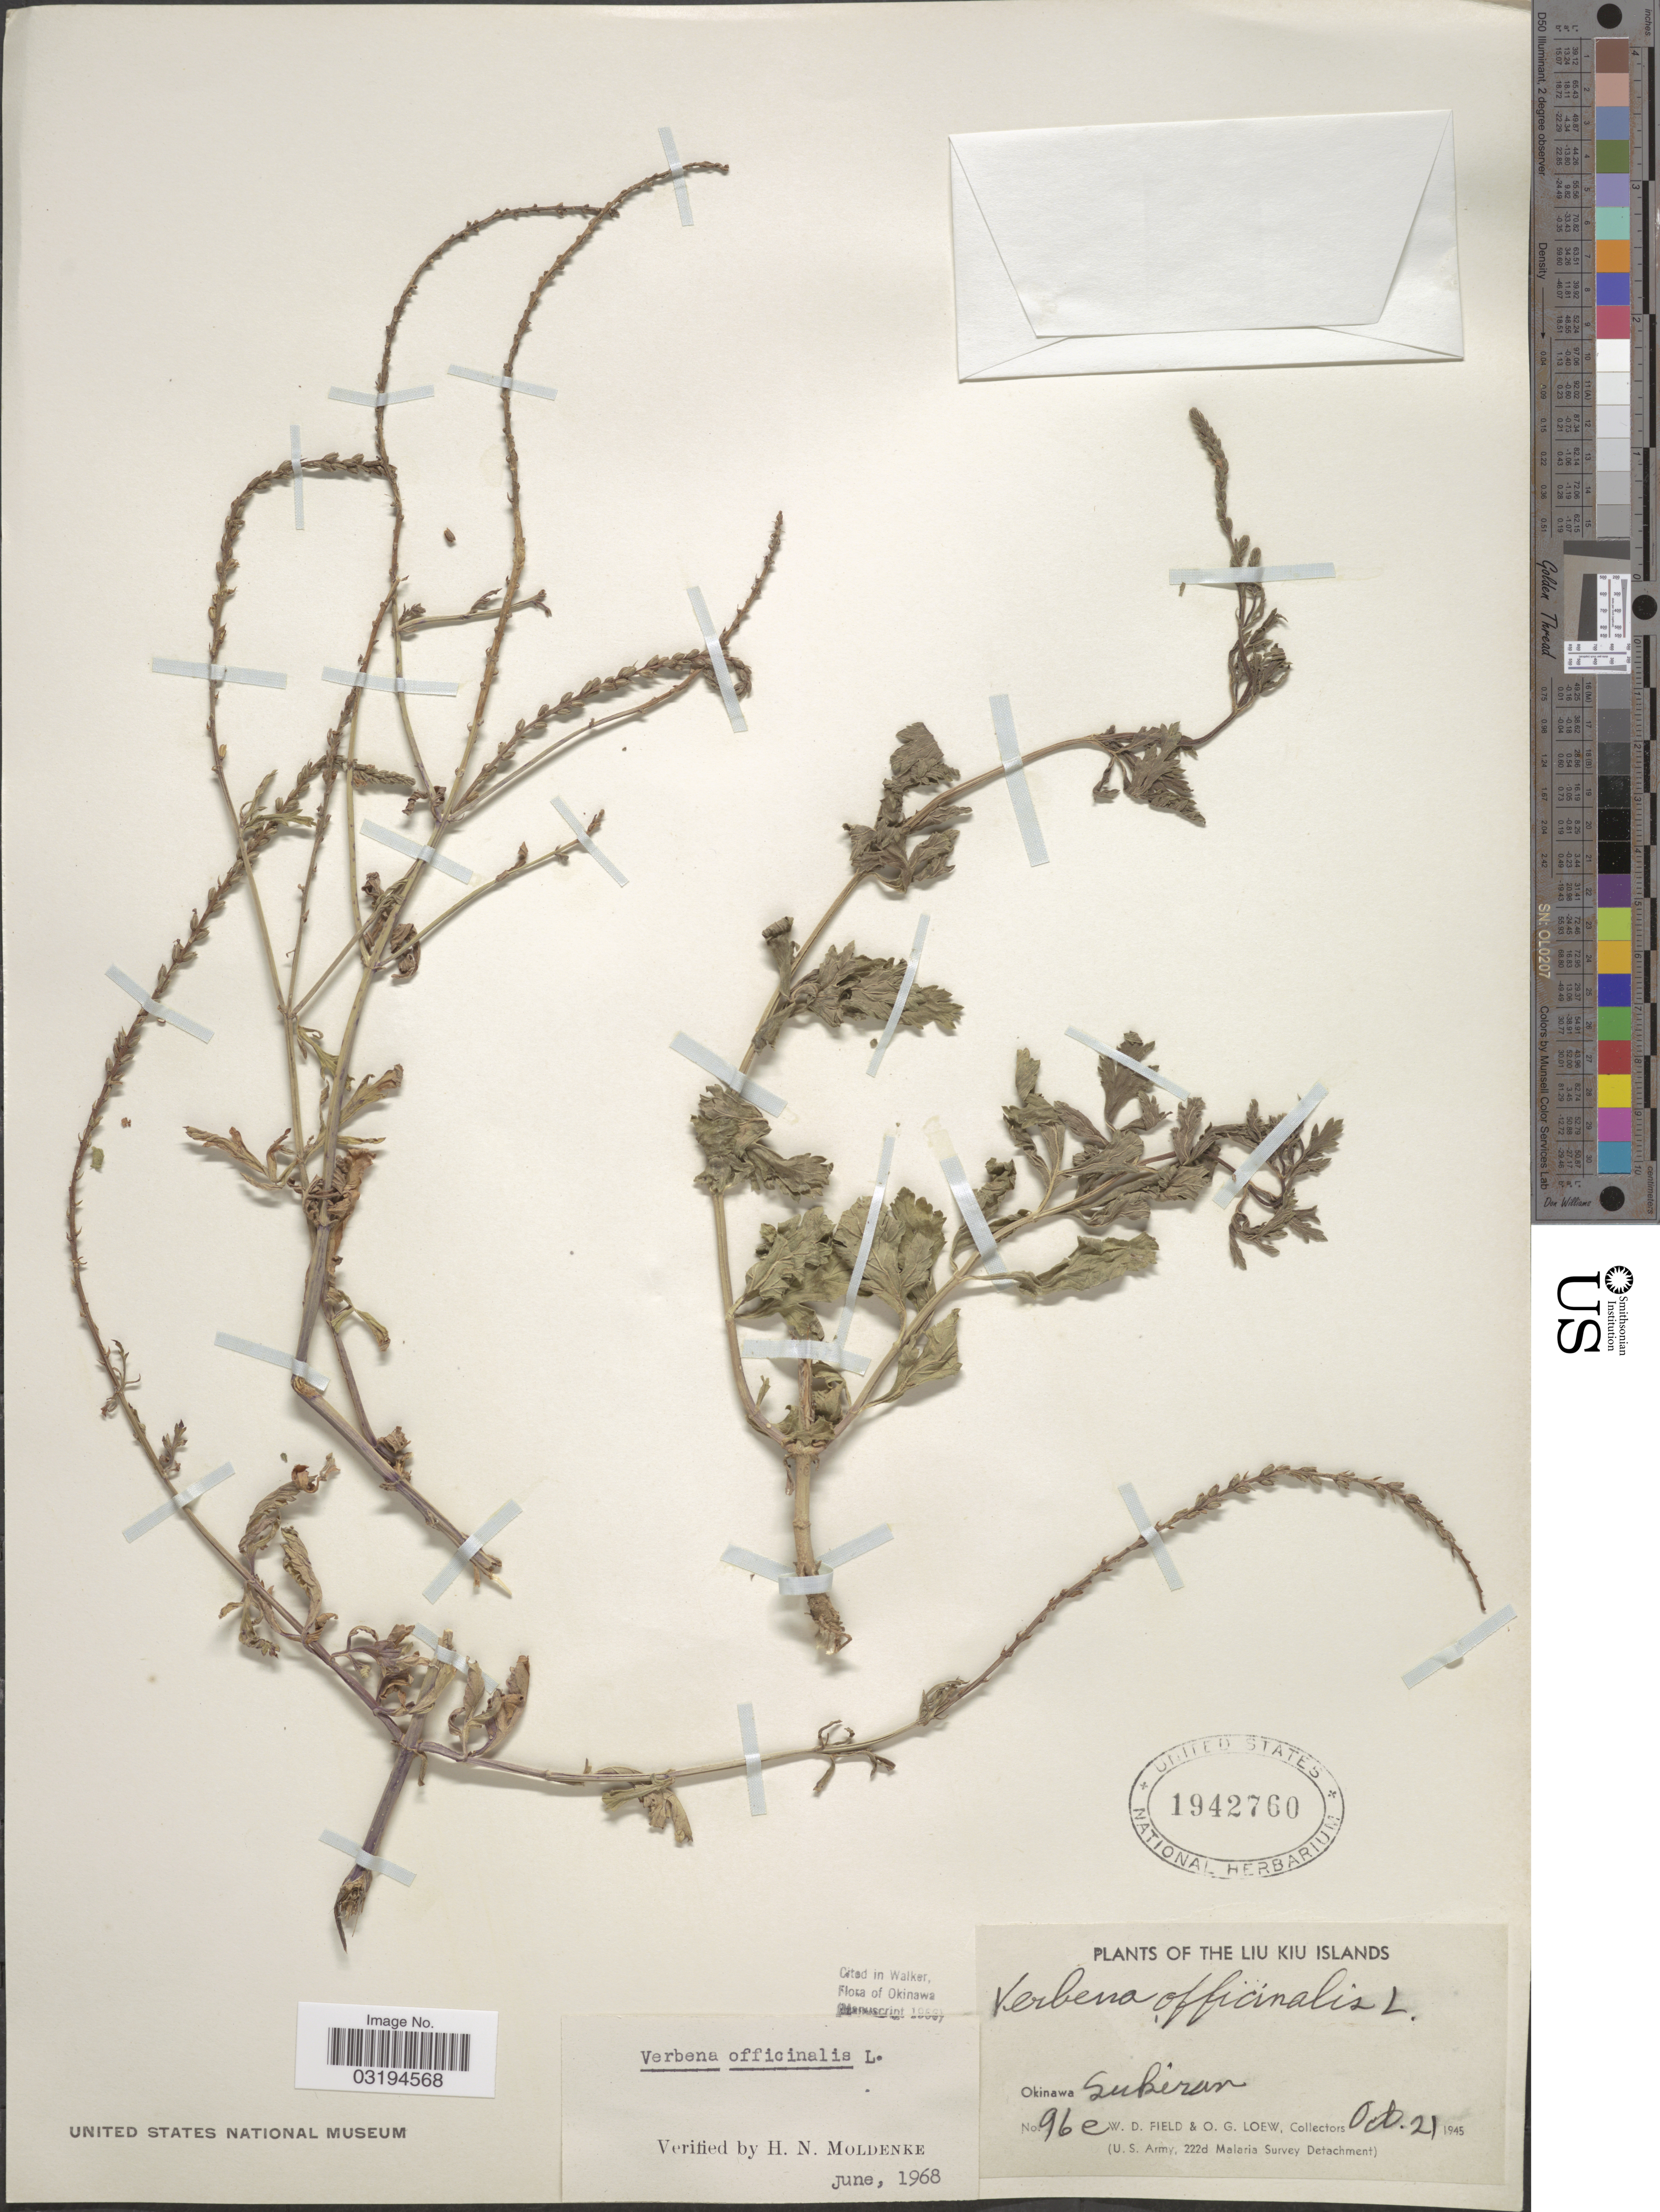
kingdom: Plantae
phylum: Tracheophyta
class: Magnoliopsida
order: Lamiales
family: Verbenaceae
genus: Verbena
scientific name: Verbena officinalis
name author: L.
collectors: W. D. Field & O. G. Loew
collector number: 96e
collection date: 1945-10-21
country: Japan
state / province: Okinawa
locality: The Liu Kiu Islands. Sukiran.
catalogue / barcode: US 1942760